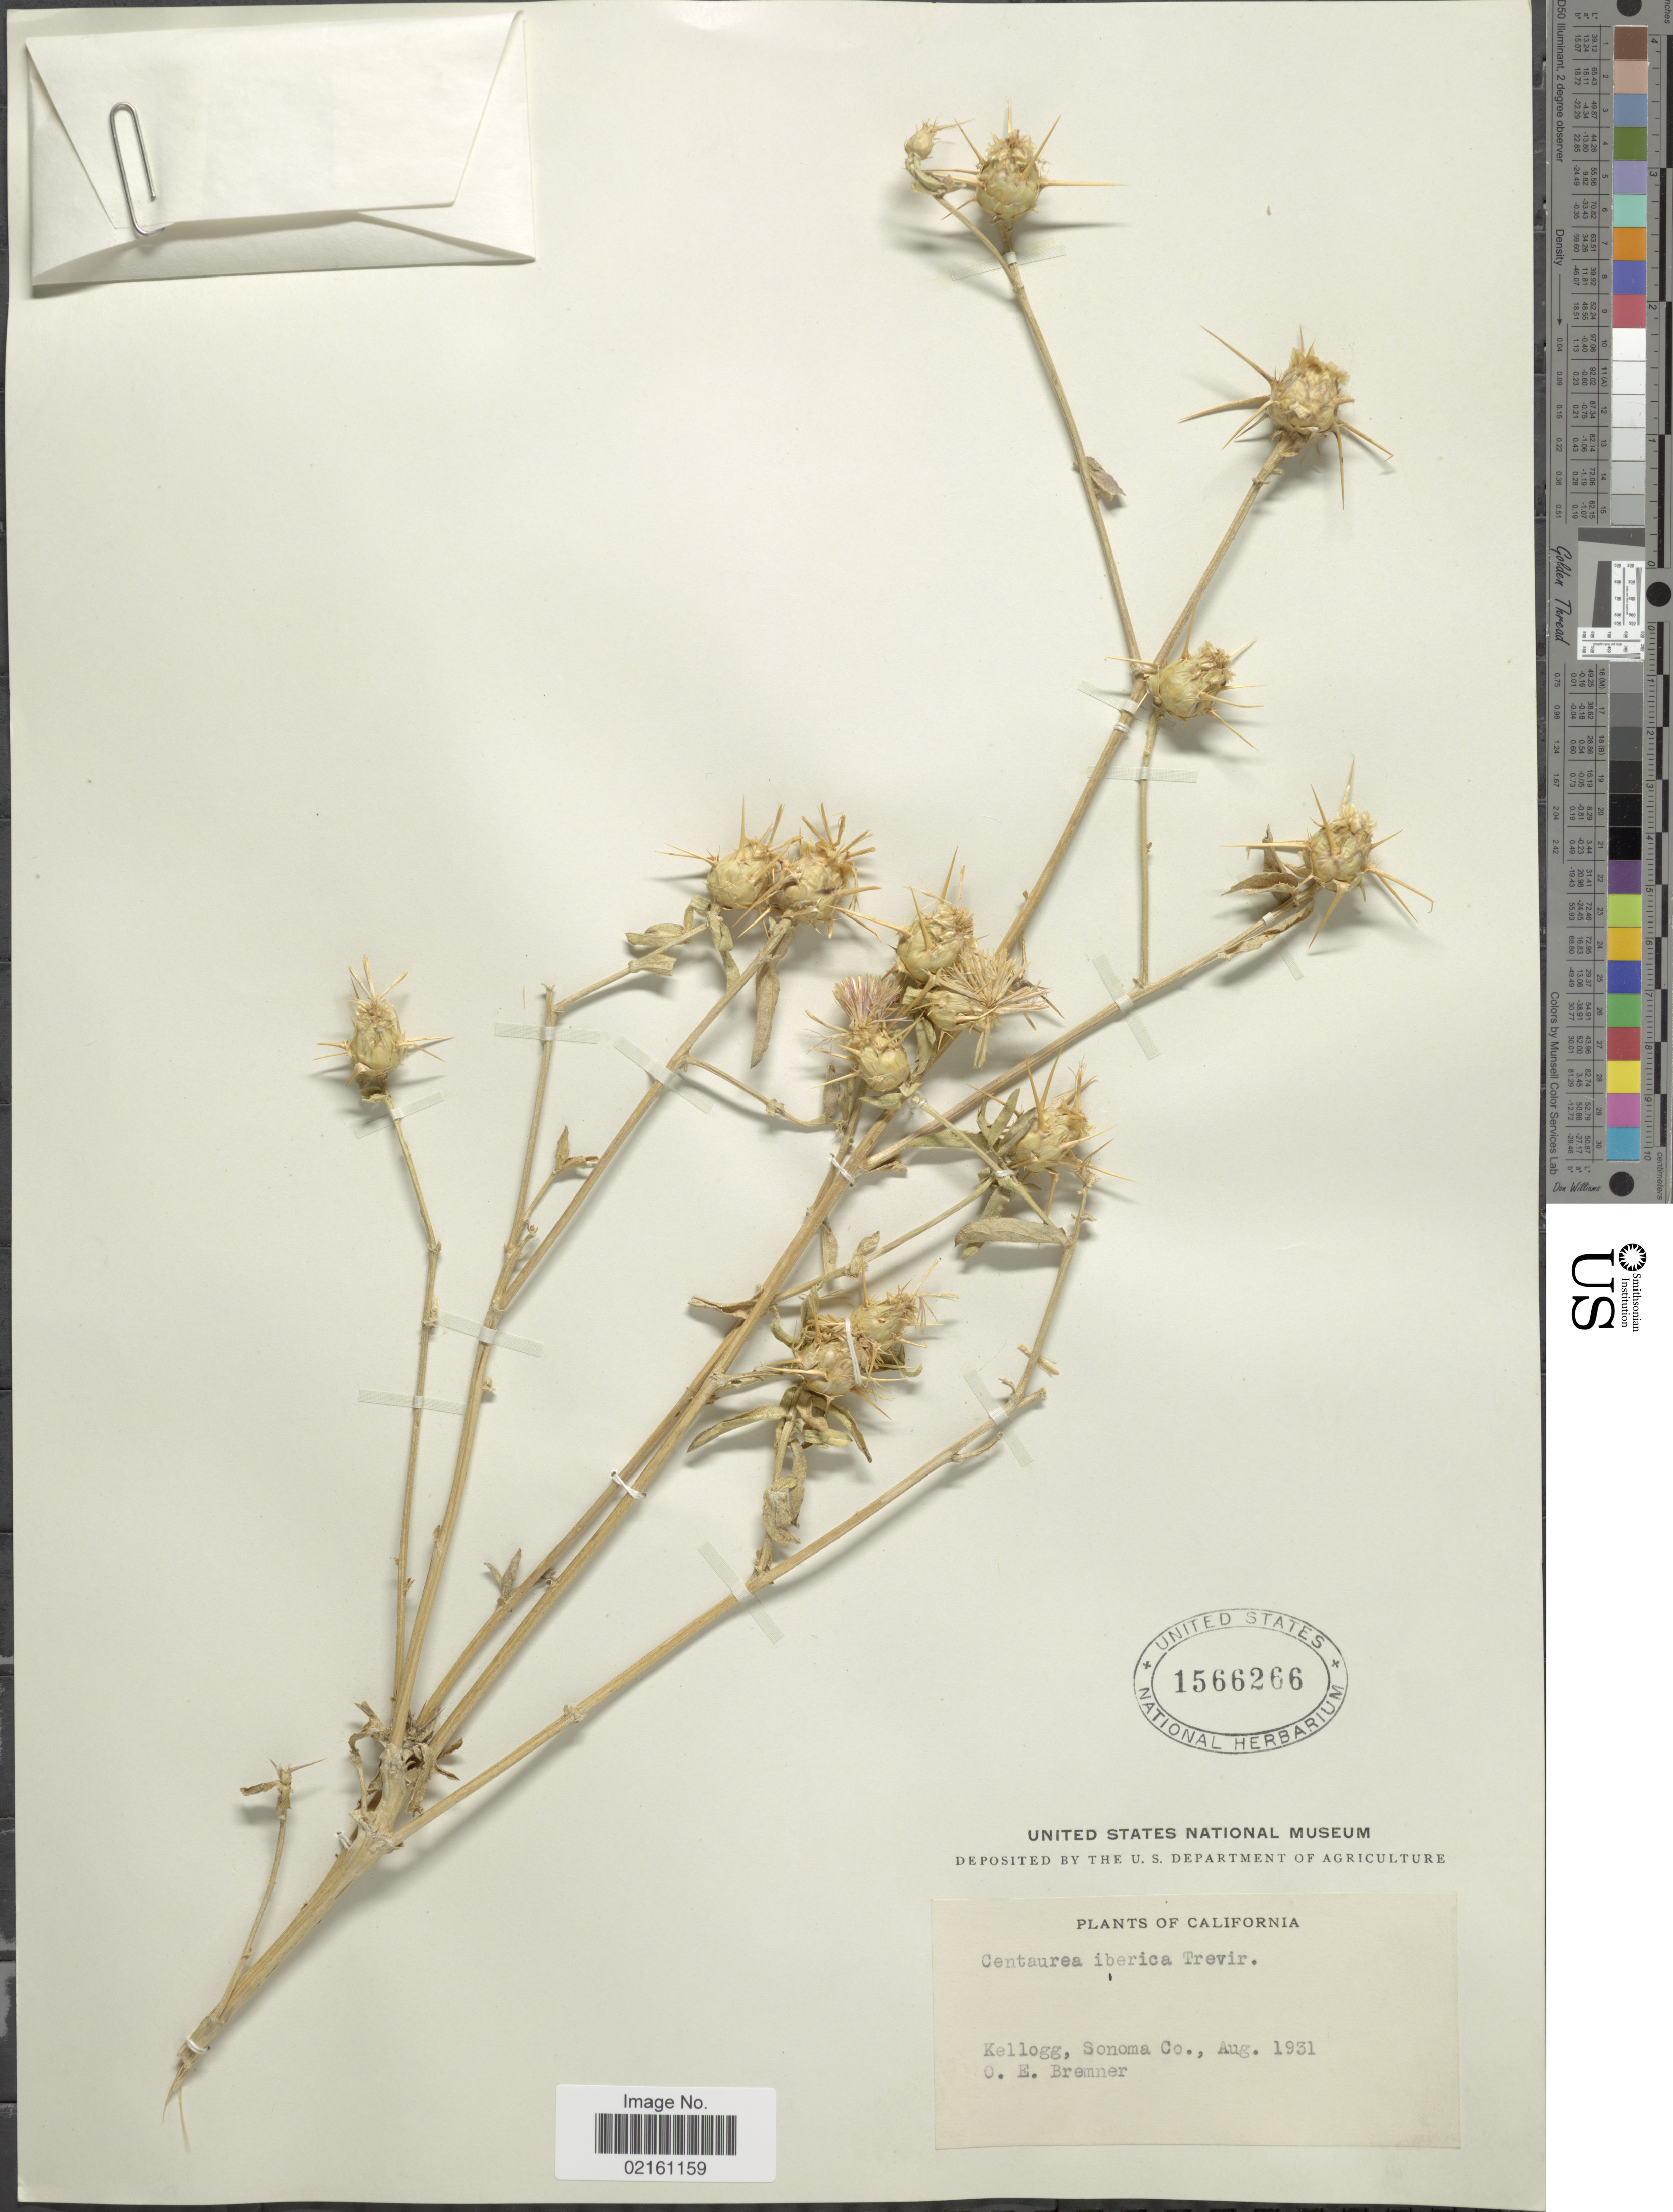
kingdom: Plantae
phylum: Tracheophyta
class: Magnoliopsida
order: Asterales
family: Asteraceae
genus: Centaurea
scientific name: Centaurea iberica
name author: Trevir. ex Spreng.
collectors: O. Bremner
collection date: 1931-08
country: United States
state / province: California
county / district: Sonoma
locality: Kellogg, Sonoma Co.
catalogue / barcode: US 1566266